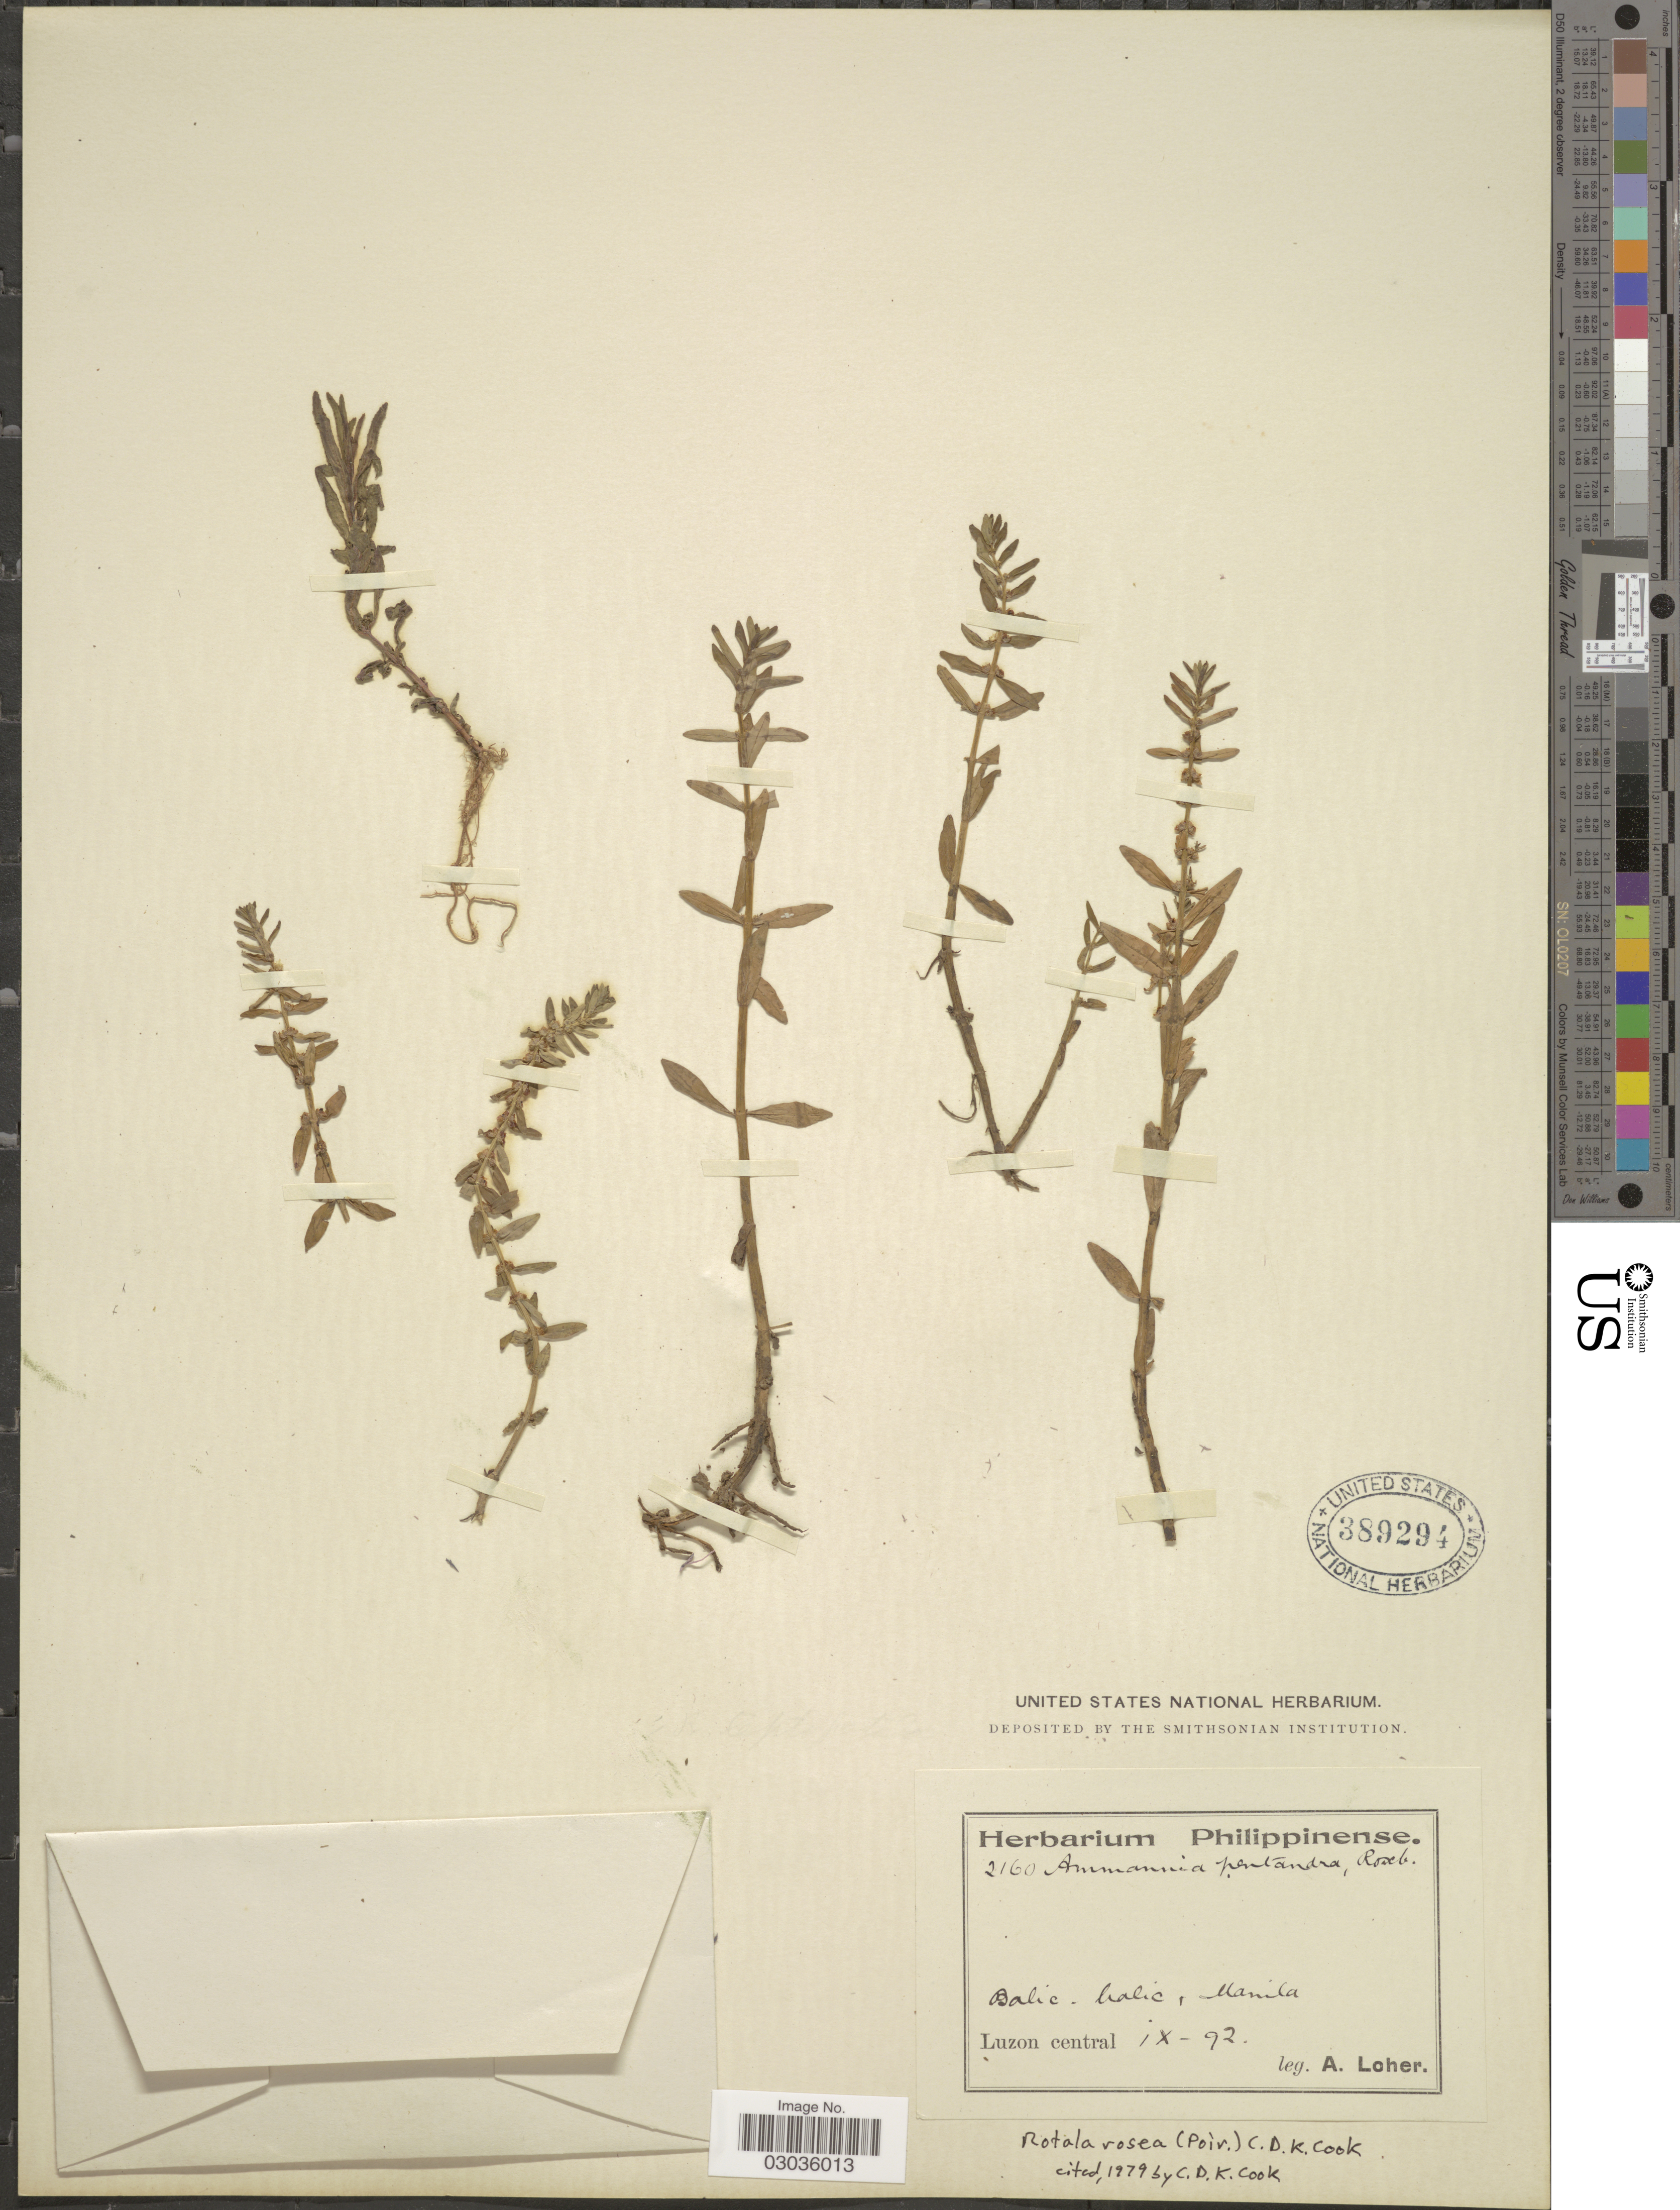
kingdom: Plantae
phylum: Tracheophyta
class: Magnoliopsida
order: Myrtales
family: Lythraceae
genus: Rotala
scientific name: Rotala rosea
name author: (Poir.) C.D.K. Cook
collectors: A. Loher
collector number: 2160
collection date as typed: Transcribed d/m/y: /9/92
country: Philippines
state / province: Central Luzon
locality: Balic - halic, Manila, Luzon central.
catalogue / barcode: US 389294